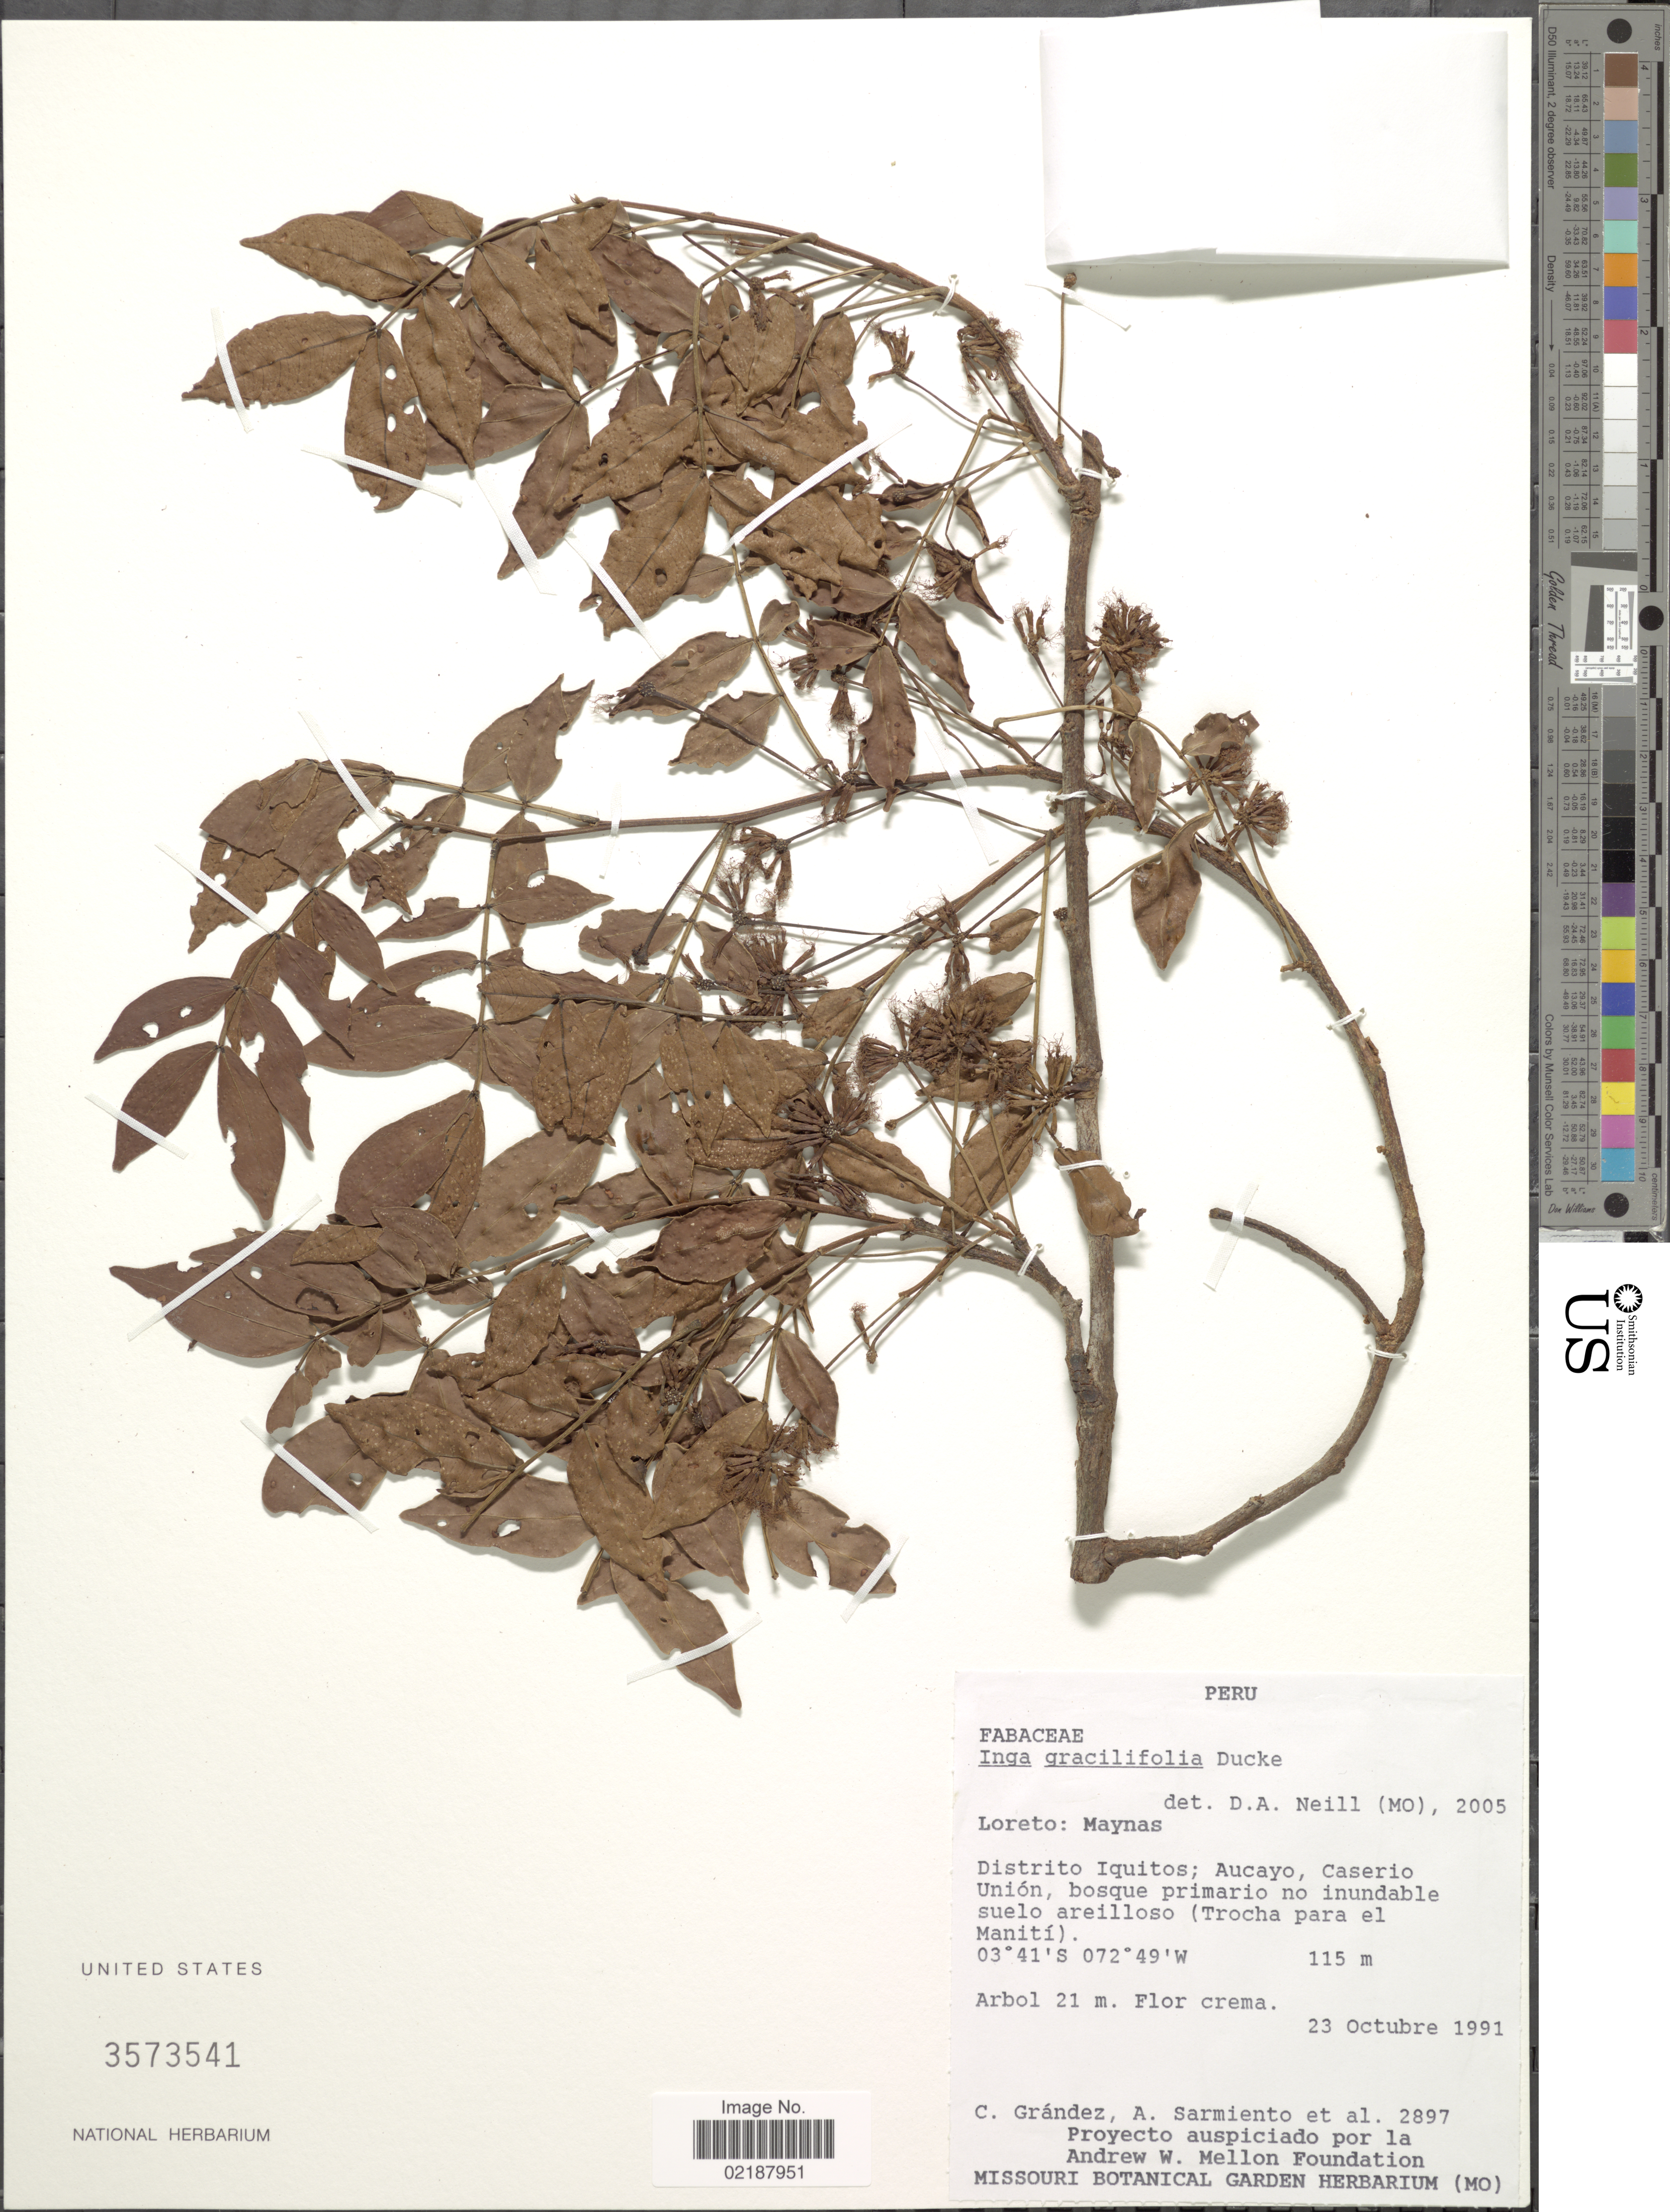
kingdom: Plantae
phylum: Tracheophyta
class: Magnoliopsida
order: Fabales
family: Fabaceae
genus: Inga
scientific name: Inga gracilifolia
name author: Ducke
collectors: C. Grández, A. Sarmiento & et al.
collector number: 2897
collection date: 1991-10-23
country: Peru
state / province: Loreto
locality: Loreto: Maynas, Distrito Iquitos: Aucayo, Caserio Union, bosque primario no inundable suelo areilloso (Trocha para el Maniti)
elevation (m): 115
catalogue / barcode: US 3573541